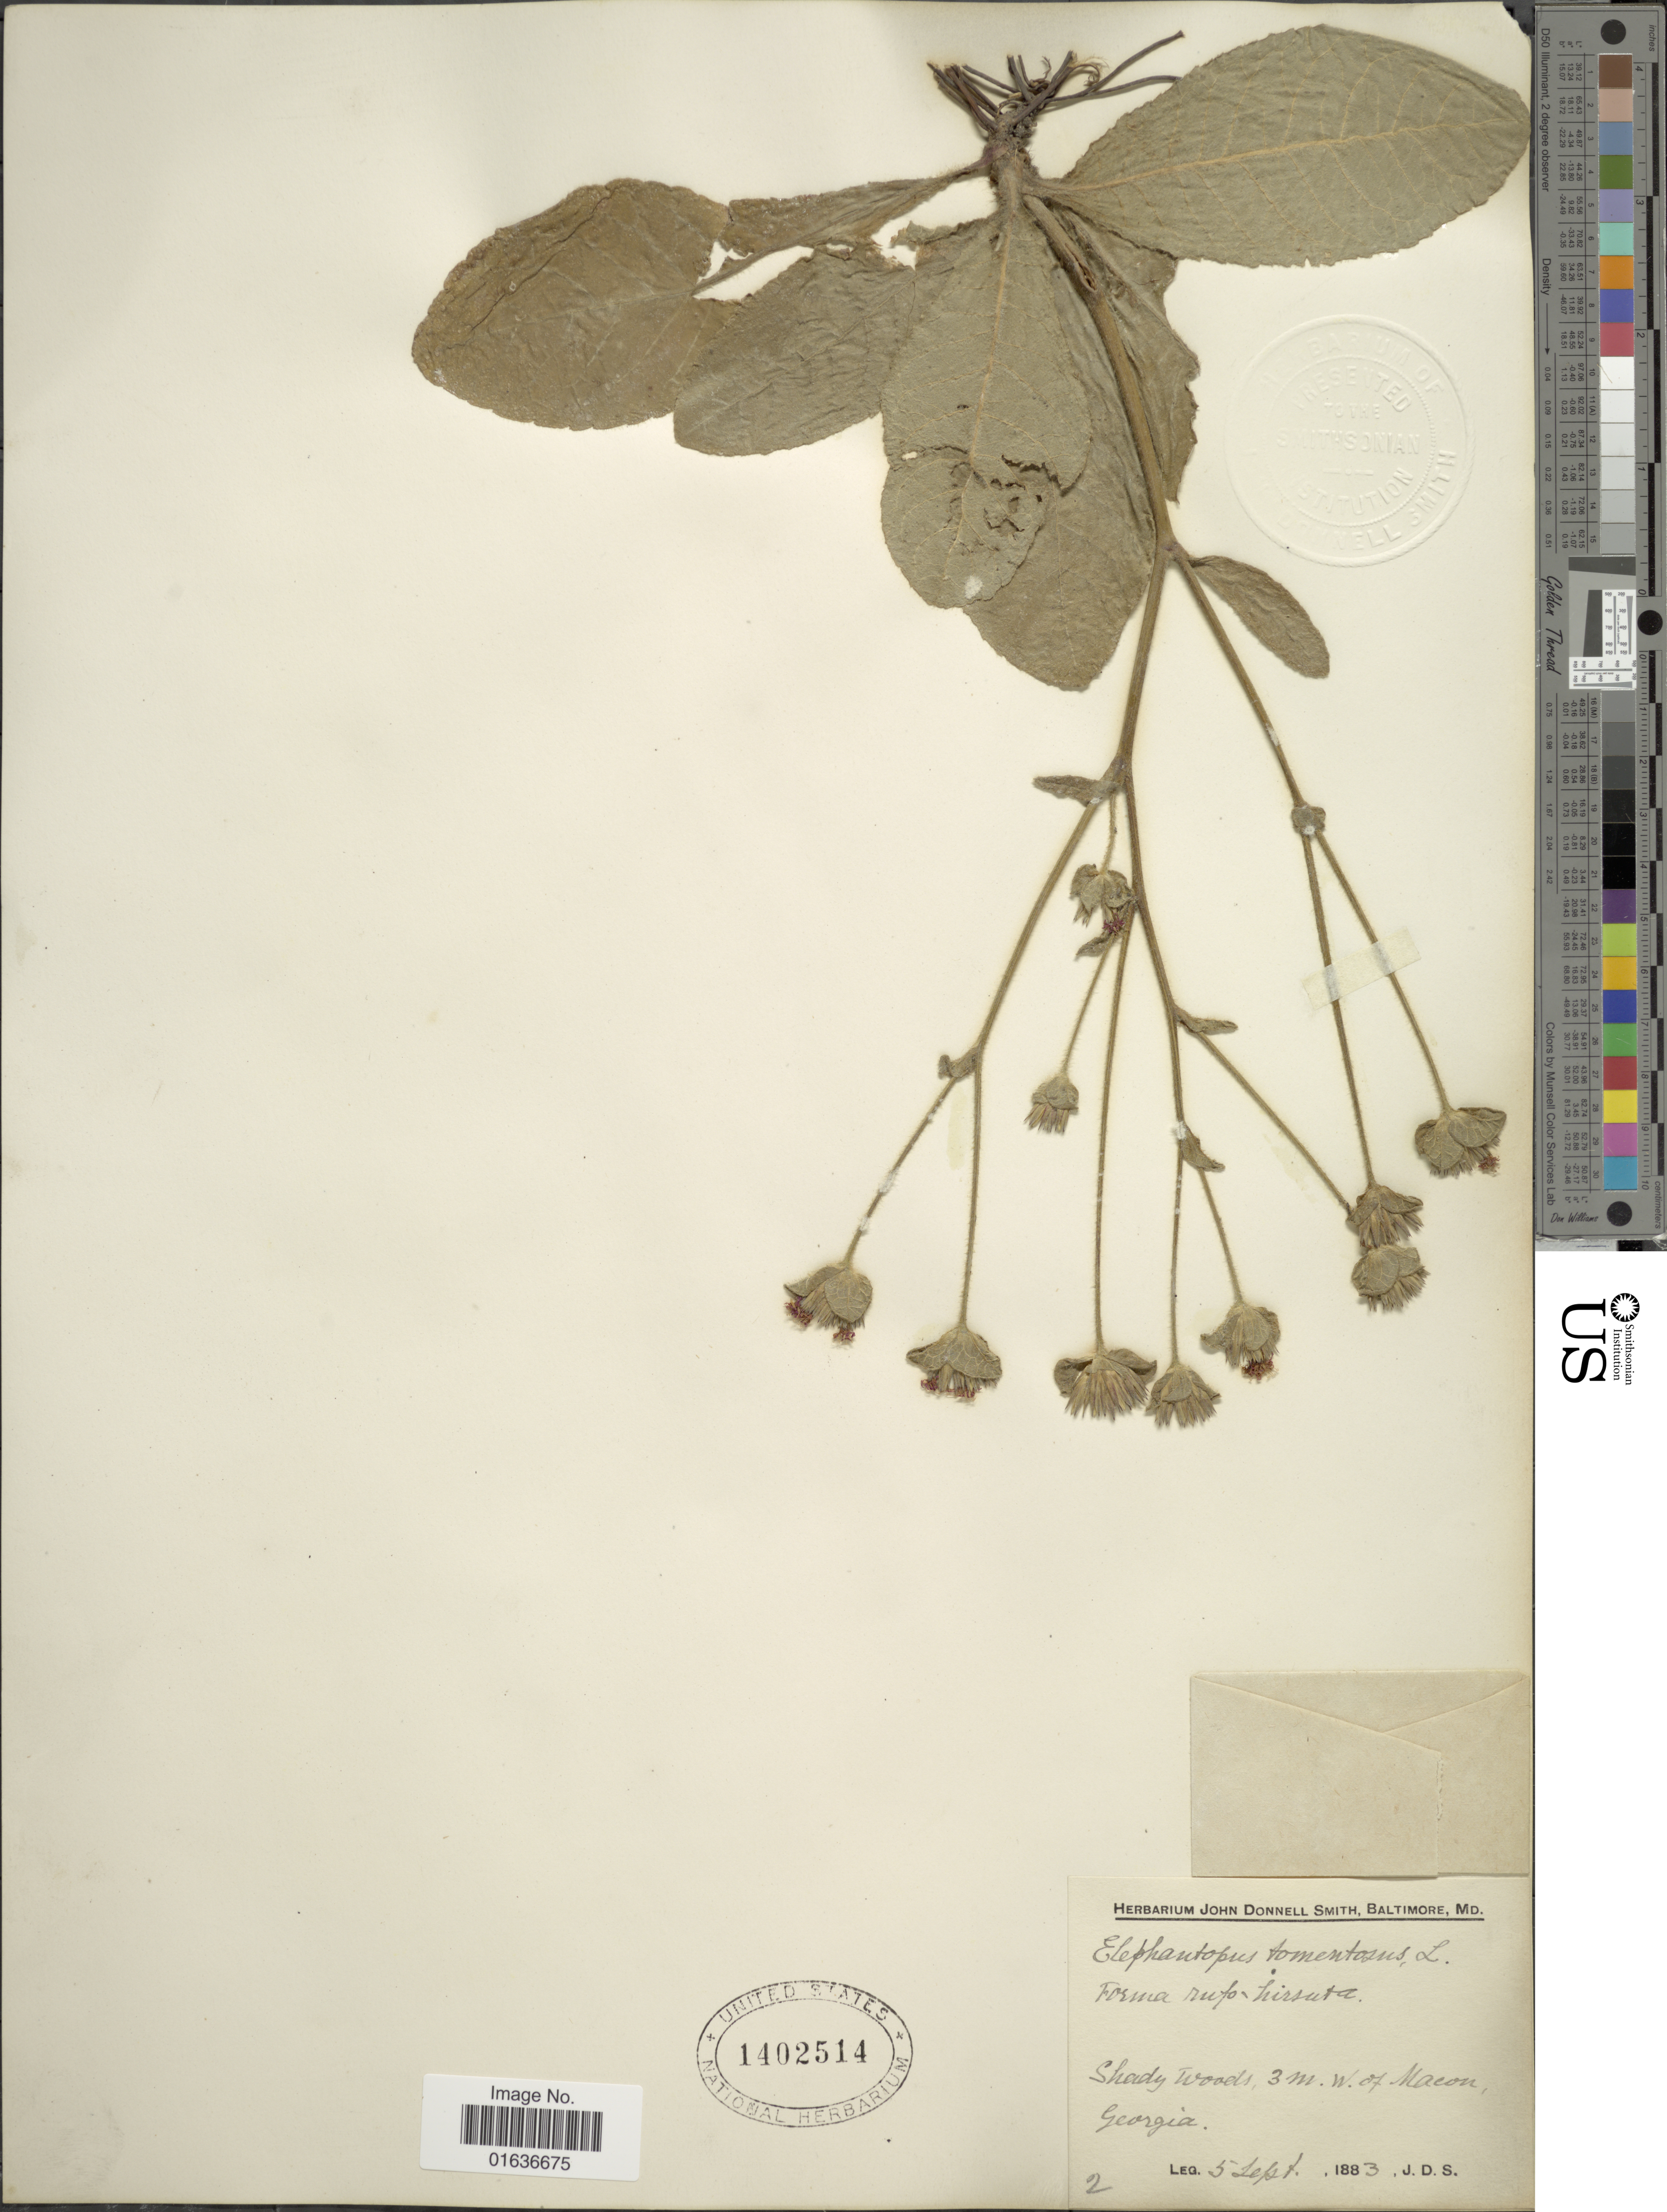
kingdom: Plantae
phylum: Tracheophyta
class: Magnoliopsida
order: Asterales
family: Asteraceae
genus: Elephantopus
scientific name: Elephantopus tomentosus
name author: L.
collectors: J. Donnell Smith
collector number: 2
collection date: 1883-09-05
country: United States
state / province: Georgia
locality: Shady woods, 3 m. w. of Macon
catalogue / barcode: US 1402514